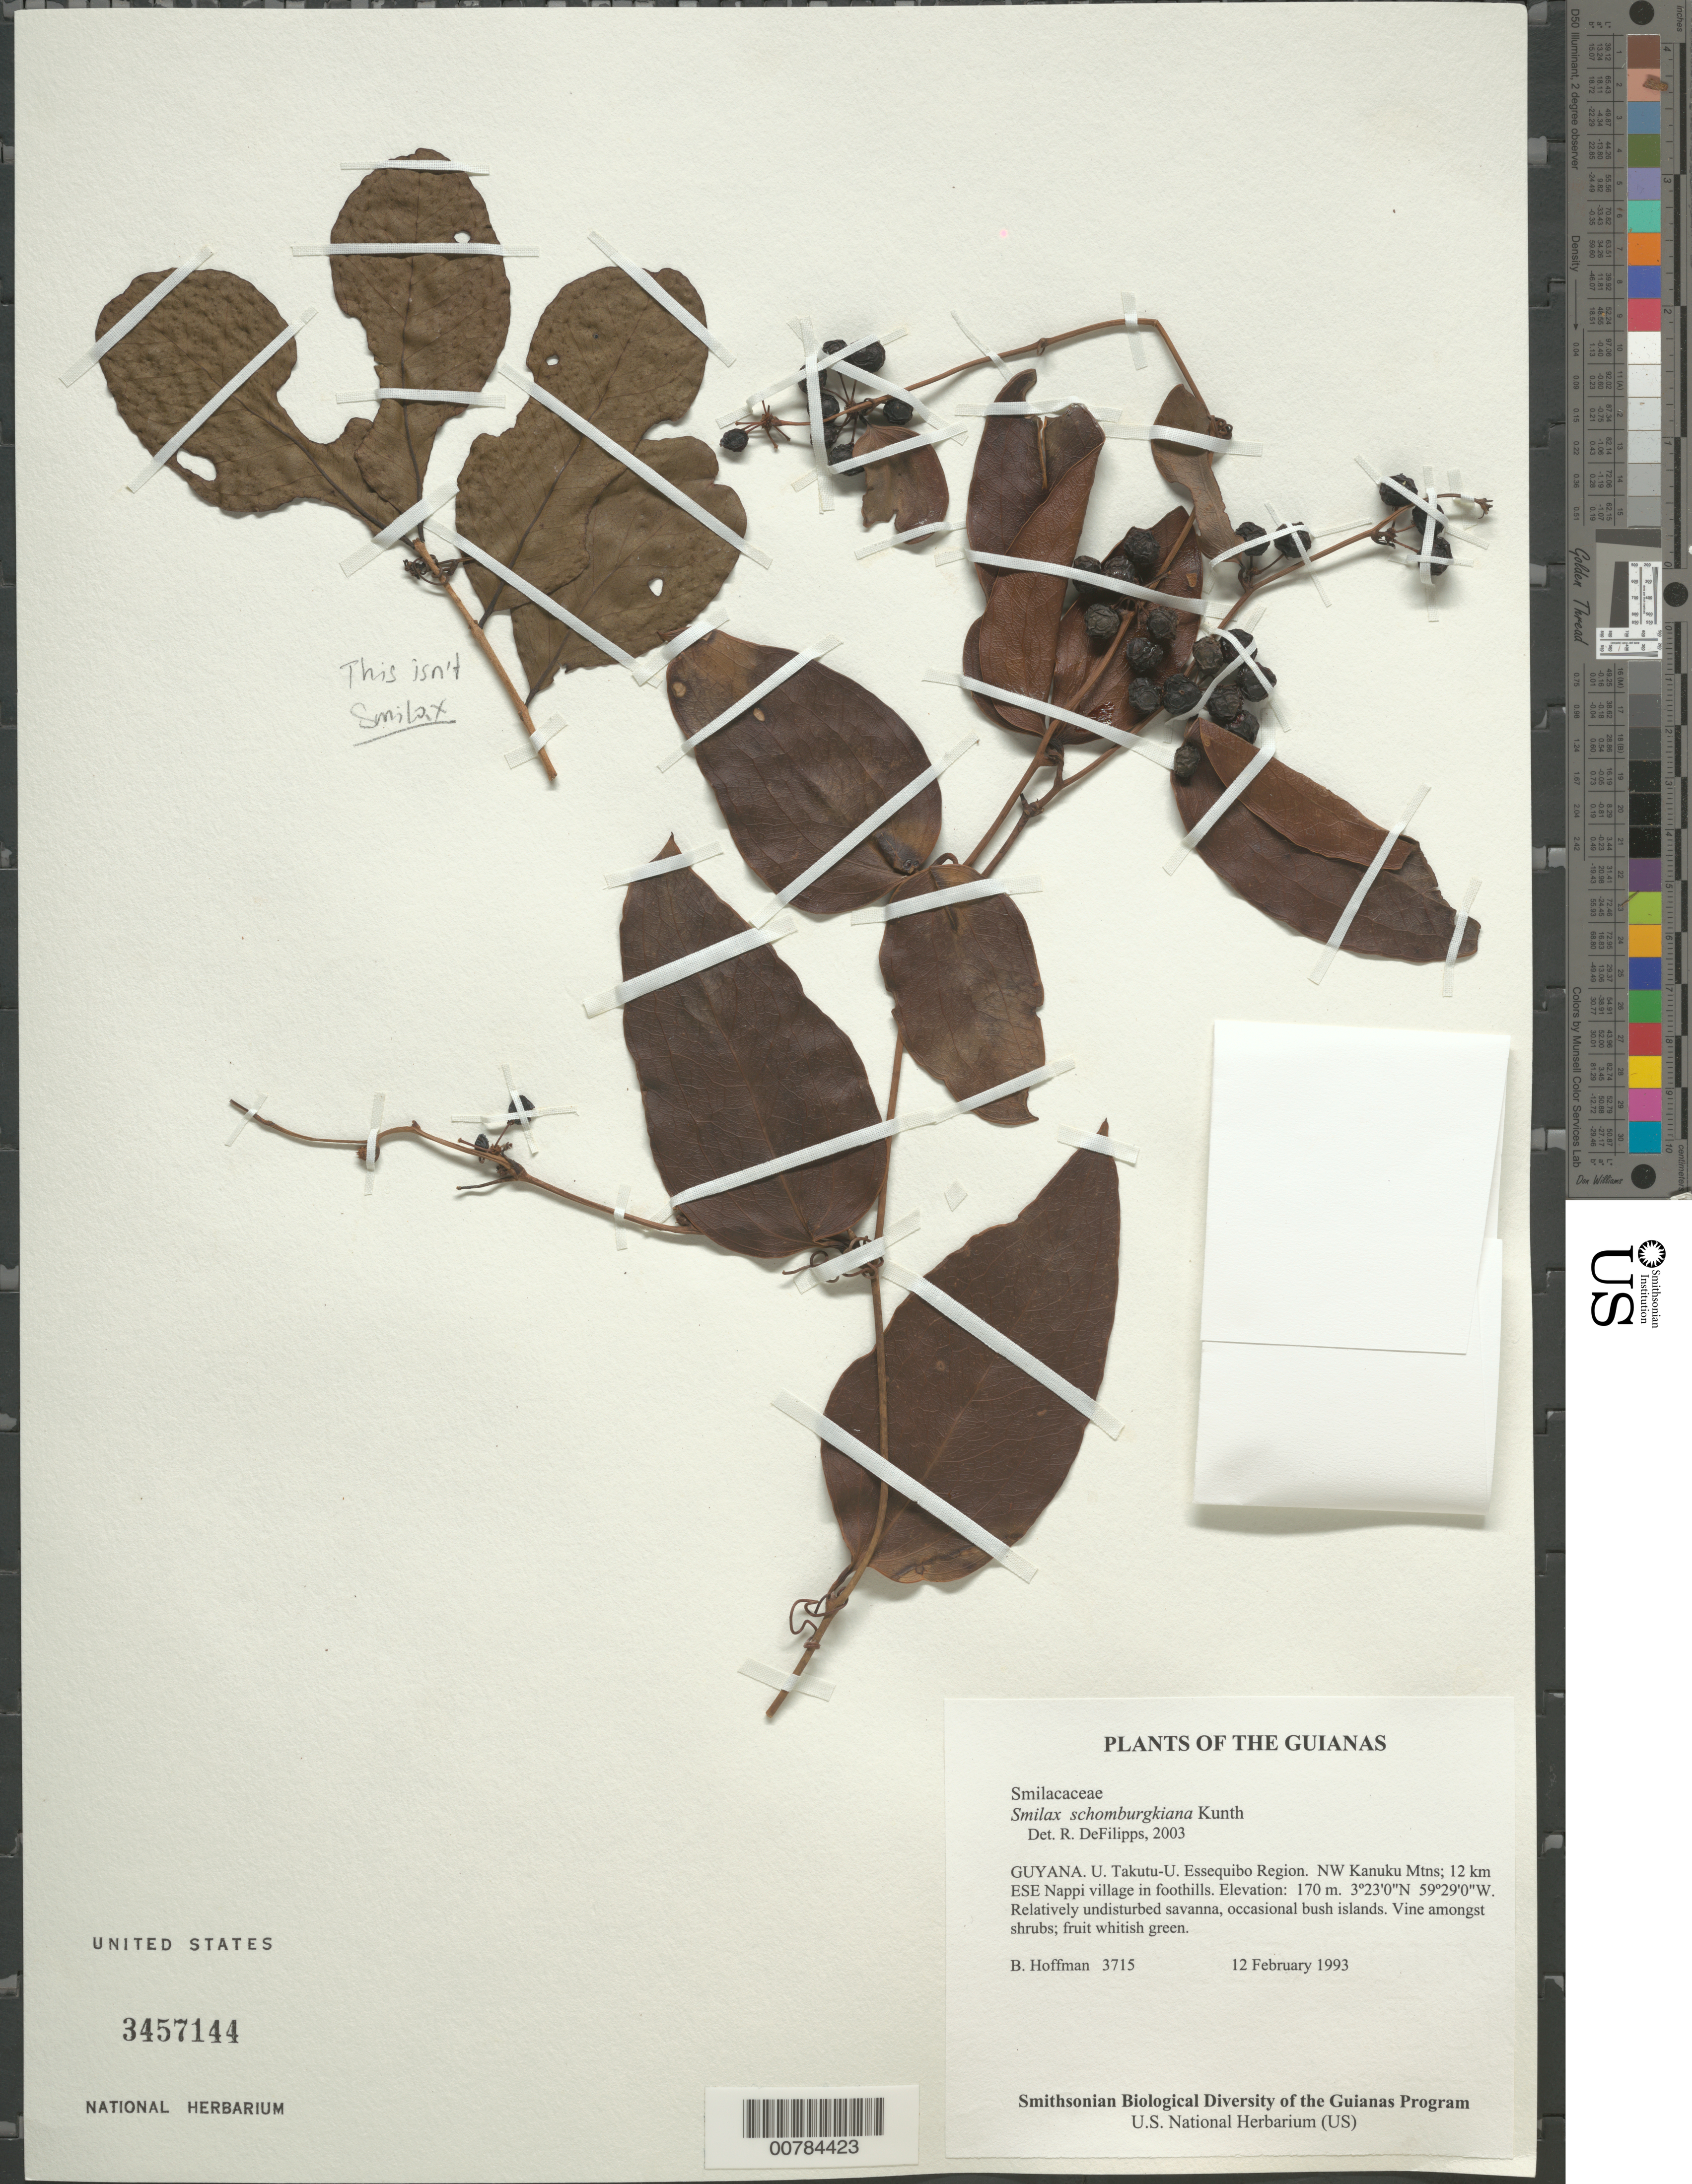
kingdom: Plantae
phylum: Tracheophyta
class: Liliopsida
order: Liliales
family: Smilacaceae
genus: Smilax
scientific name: Smilax schomburgkiana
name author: Kunth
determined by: DeFilipps, R. A.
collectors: B. Hoffman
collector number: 3715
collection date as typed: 12 February 1993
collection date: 1993-02-12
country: Guyana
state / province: U. Takutu-U. Essequibo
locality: NW Kanuku Mountains; 12 km ESE of Nappi village in foothills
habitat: Relatively undisturbed savanna, occasional bush islands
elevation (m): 170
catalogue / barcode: US 3457144